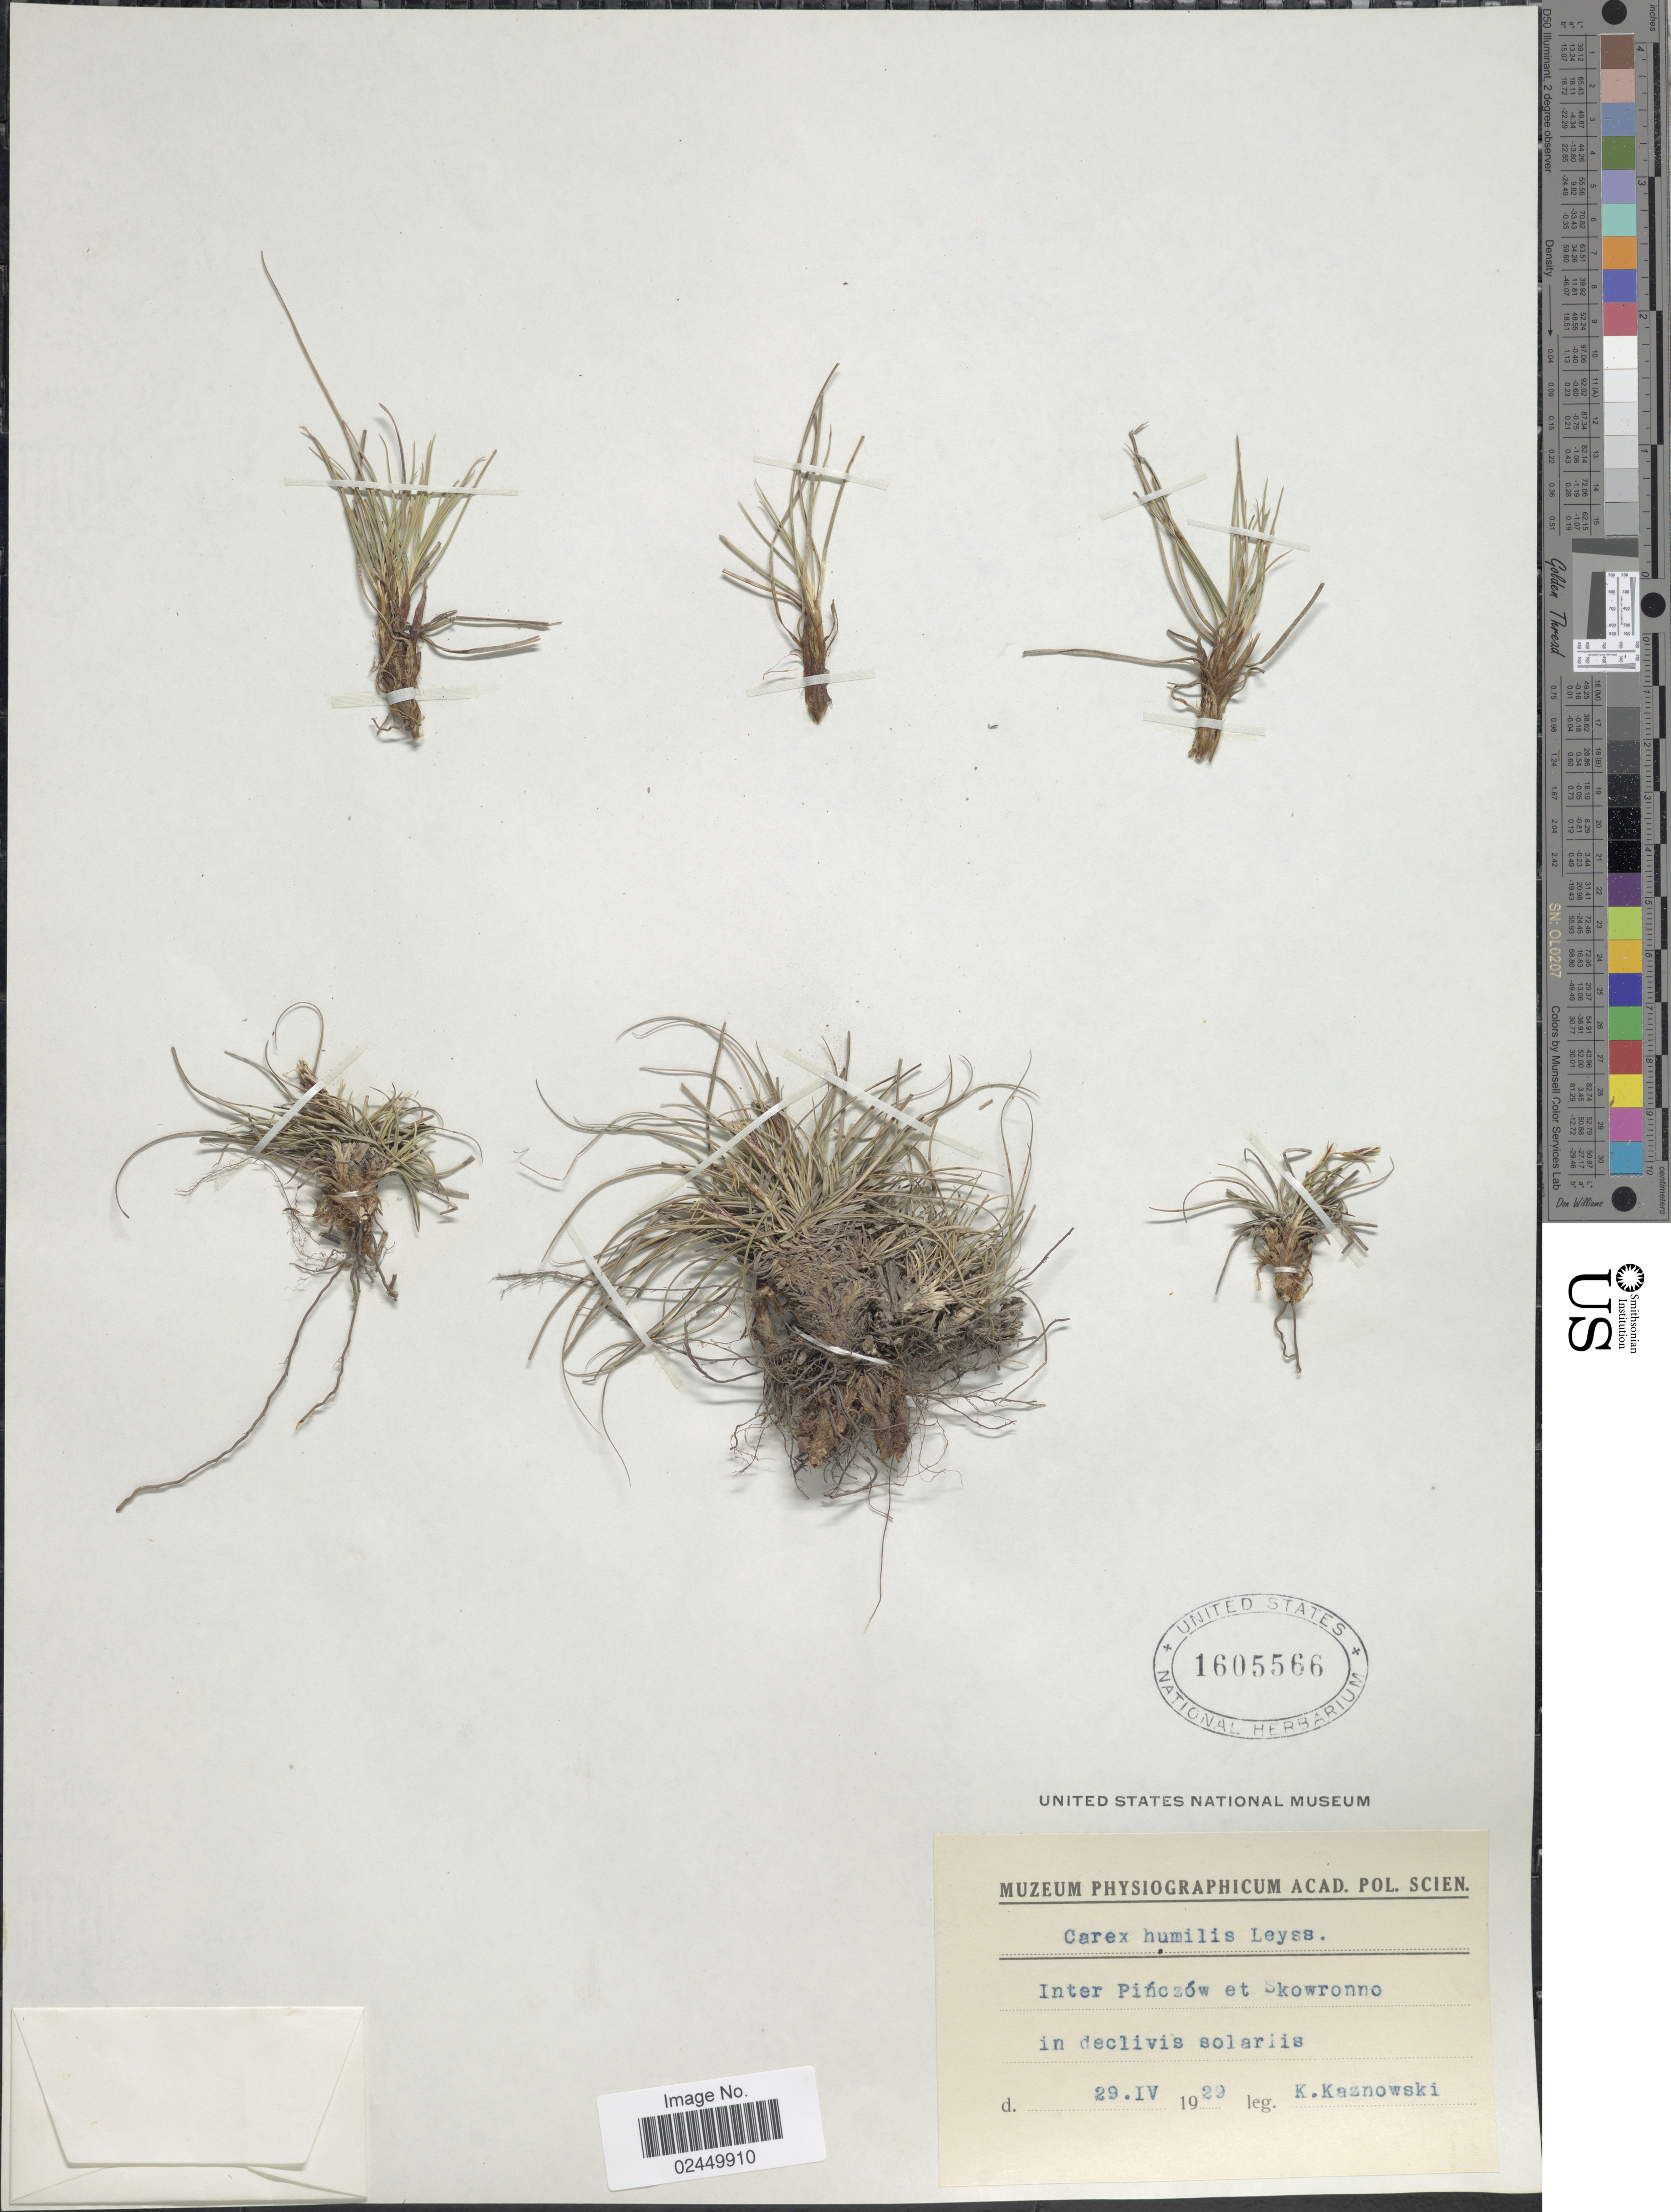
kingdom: Plantae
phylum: Tracheophyta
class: Liliopsida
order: Poales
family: Cyperaceae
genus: Carex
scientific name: Carex humilis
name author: Leyss.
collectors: K. Kaznowski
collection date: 1929-04-29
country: Poland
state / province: Swietokrzyskie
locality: Inter Pinczow et Skowronno in declivis solariis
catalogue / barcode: US 1605566